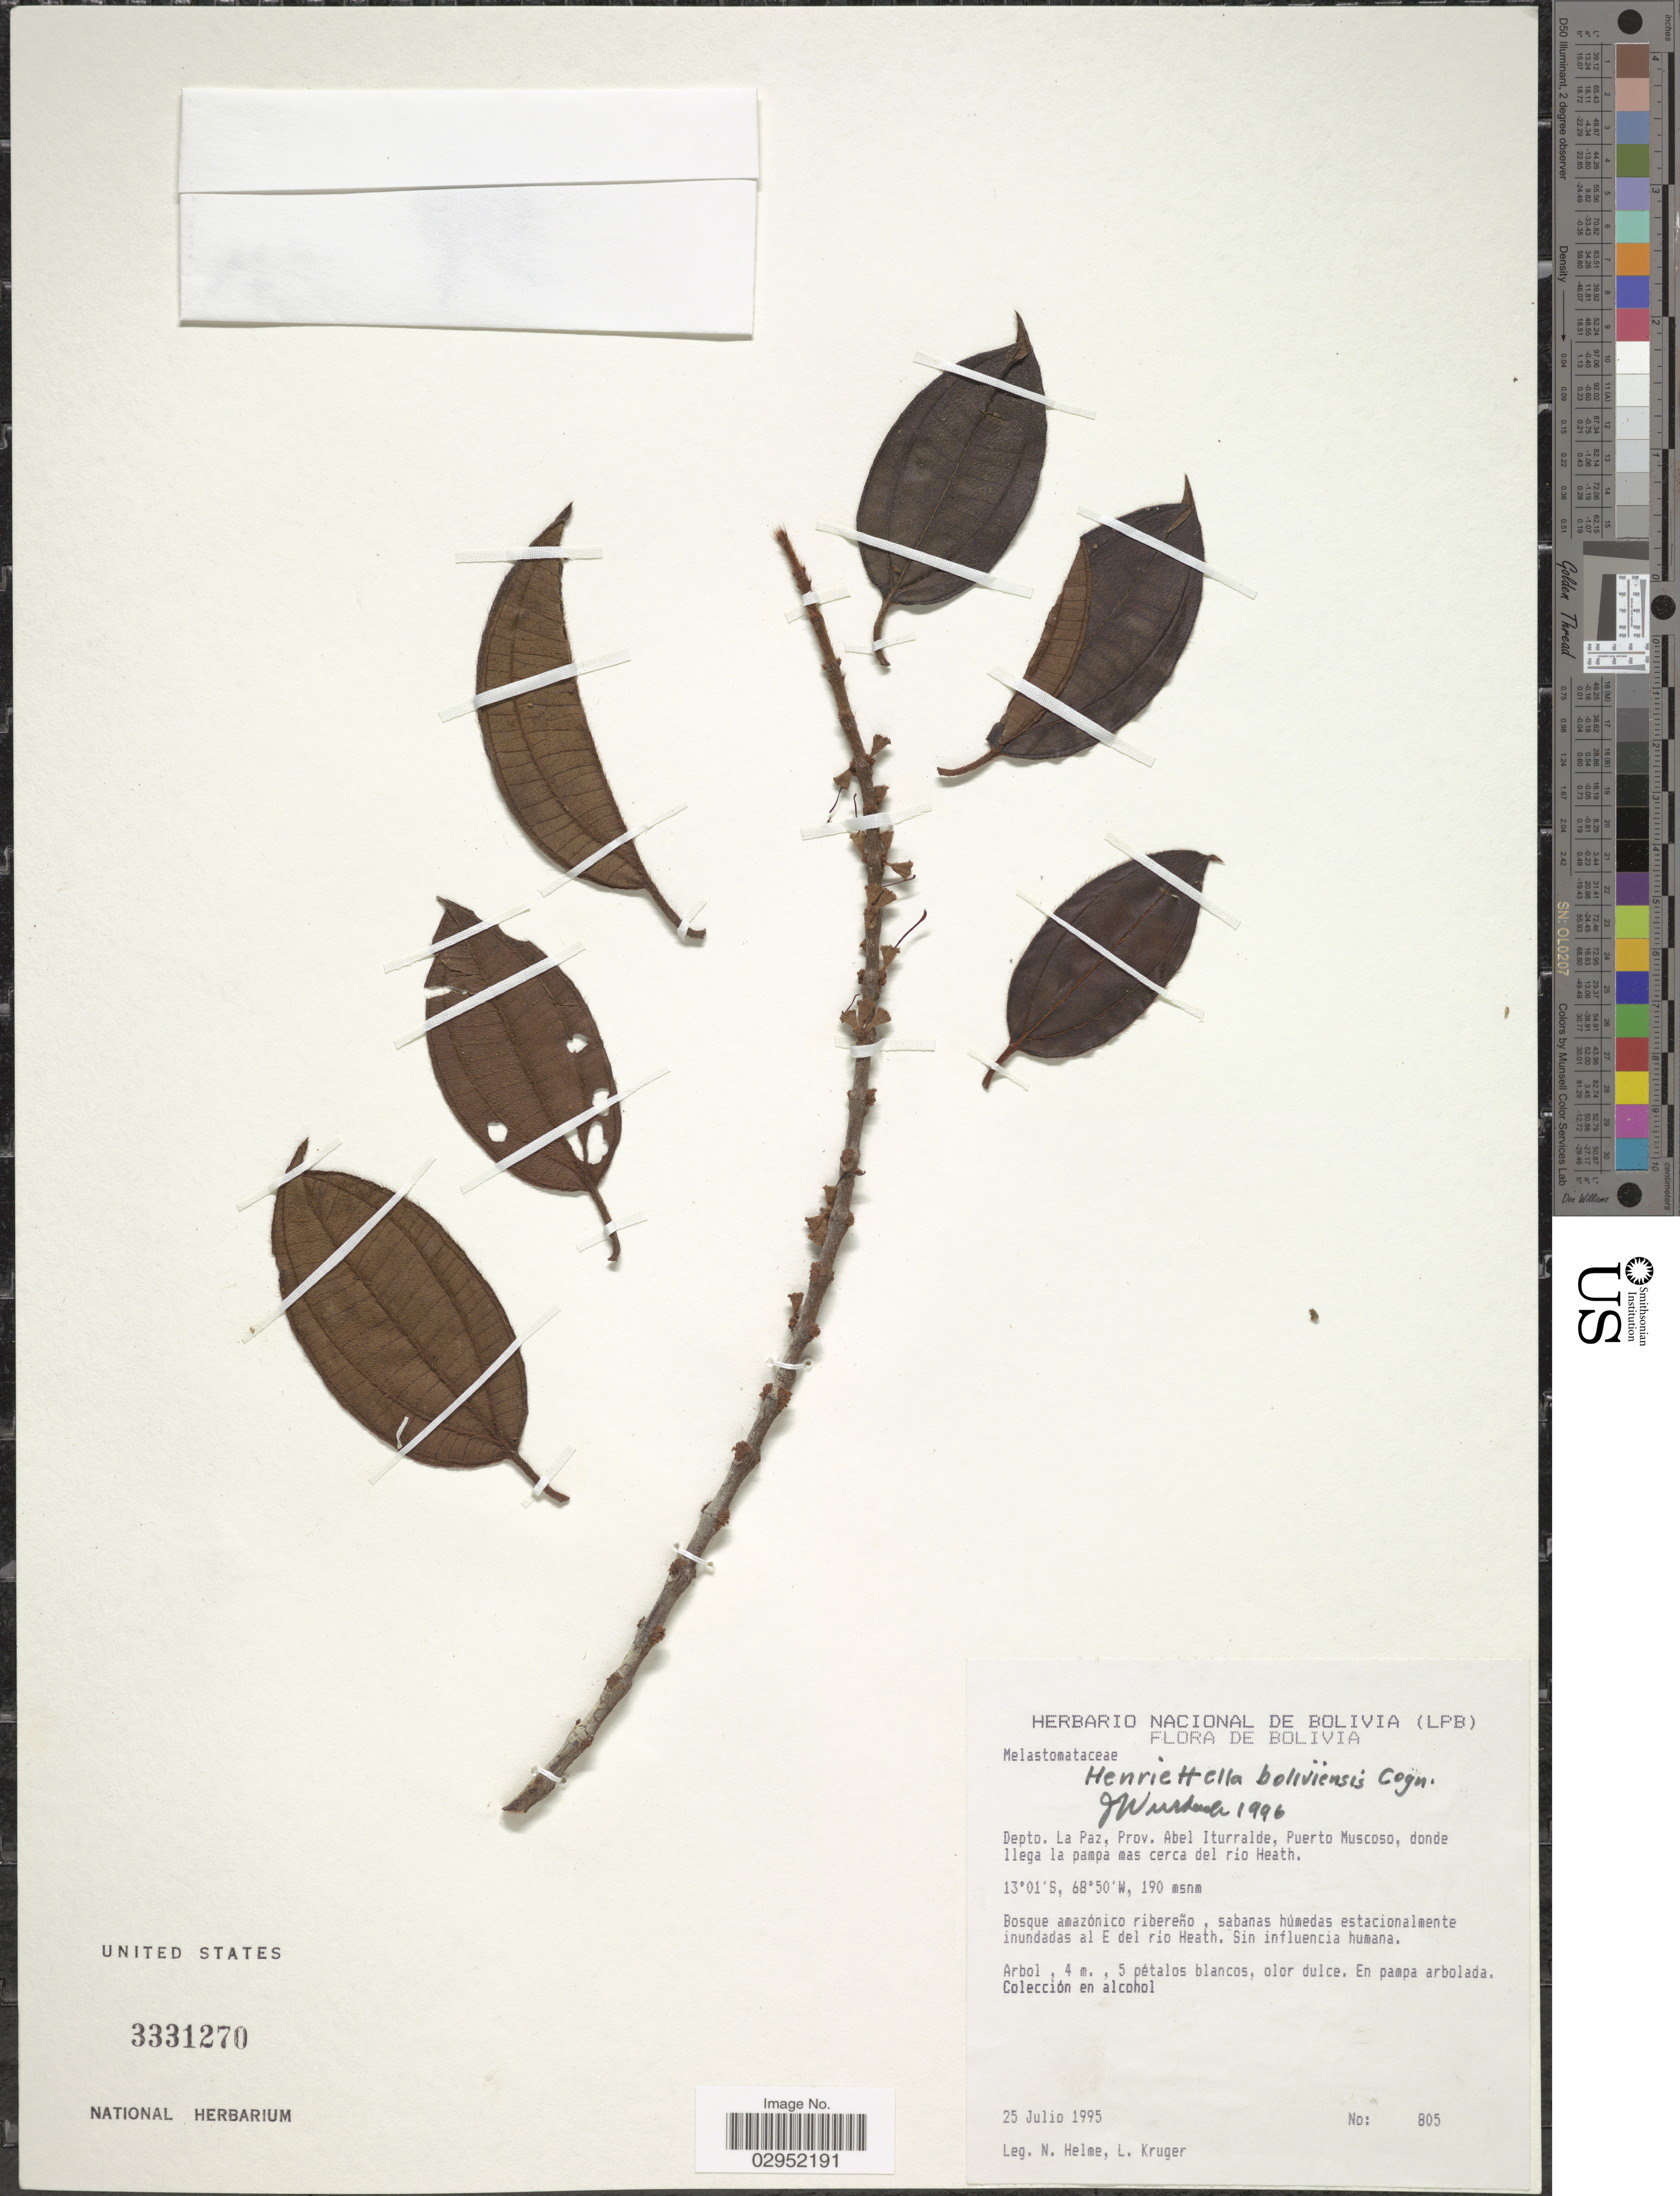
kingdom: Plantae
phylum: Tracheophyta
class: Magnoliopsida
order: Myrtales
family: Melastomataceae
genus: Henriettea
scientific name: Henriettea boliviensis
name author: (Cogn.) Penneys et al.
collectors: N. Helme & L. Kruger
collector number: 805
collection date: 1995-07-25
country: Bolivia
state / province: La Paz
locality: Depto. La Paz, Prov. Abel Iturralde, Puerto Muscoso, donde llega la pampa mas cerca del río Heath. E del río Heath.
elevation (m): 190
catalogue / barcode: US 3331270